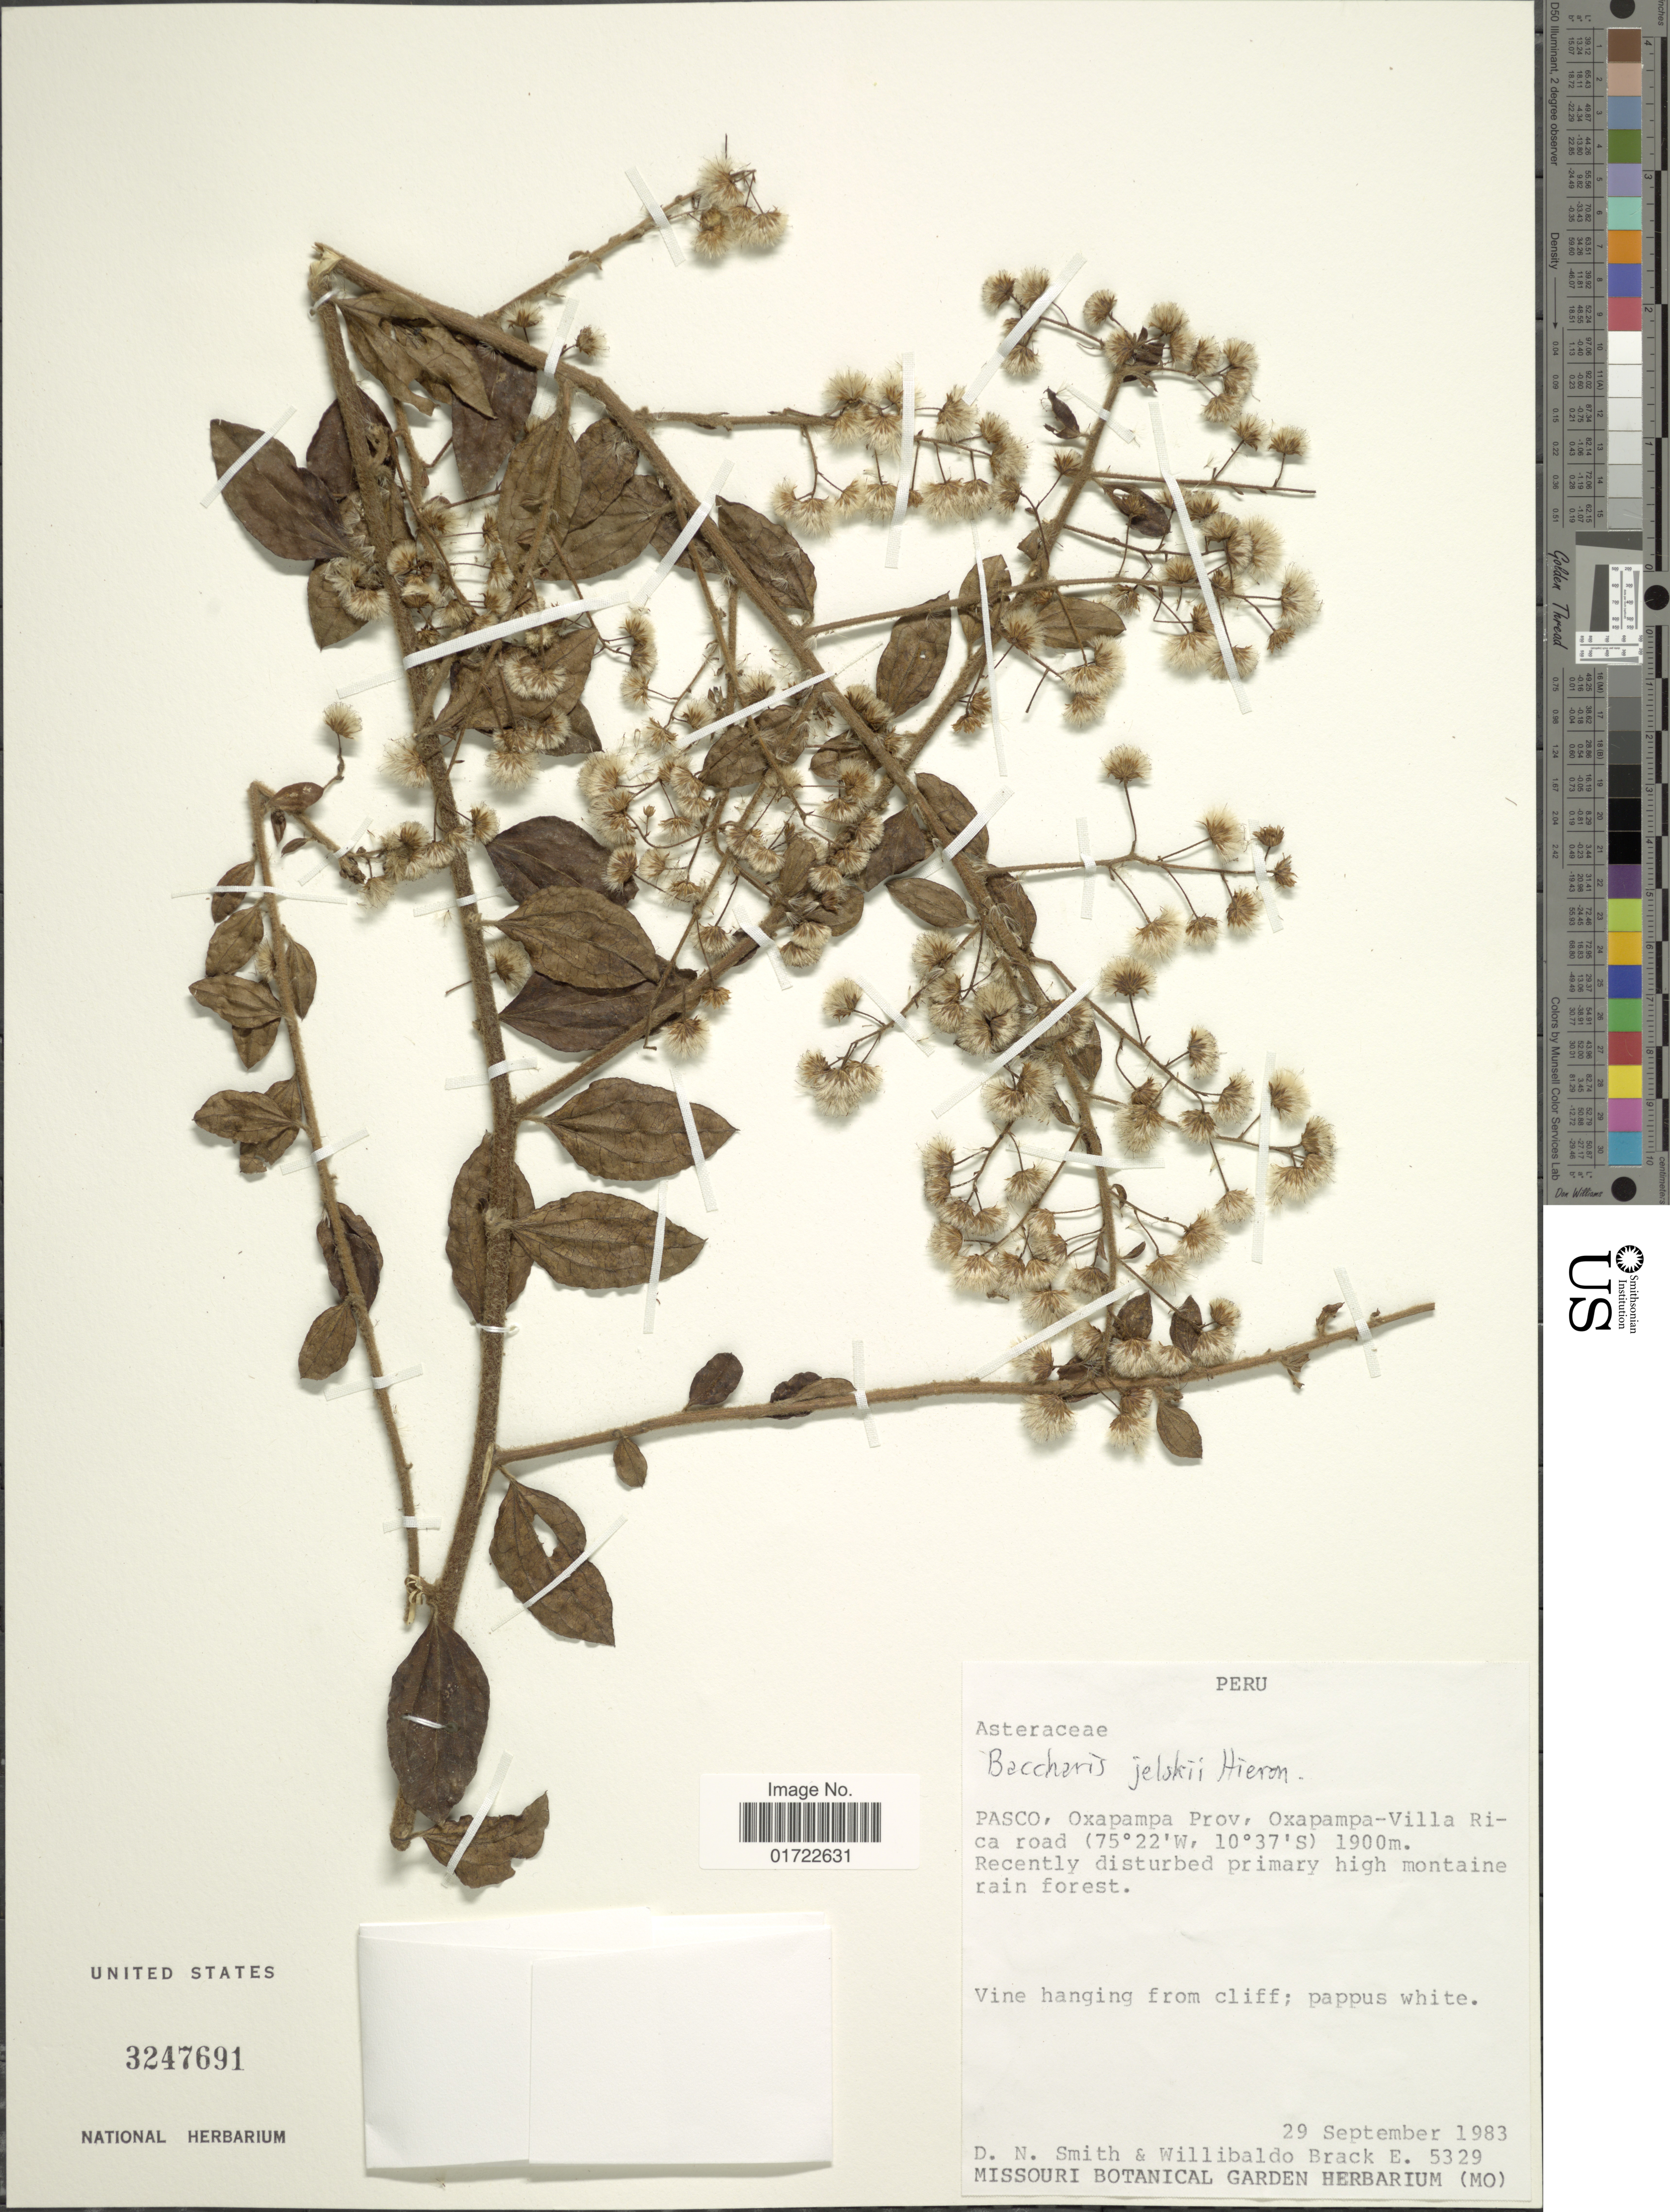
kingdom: Plantae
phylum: Tracheophyta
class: Magnoliopsida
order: Asterales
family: Asteraceae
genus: Baccharis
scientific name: Baccharis jelskii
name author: Hieron.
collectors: D. Smith & W. Brack-Egg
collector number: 5329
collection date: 1983-09-29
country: Peru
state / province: Pasco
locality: Oxapampa Prov, Oxapampa-Villa Rica road.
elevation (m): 1900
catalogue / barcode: US 3247691